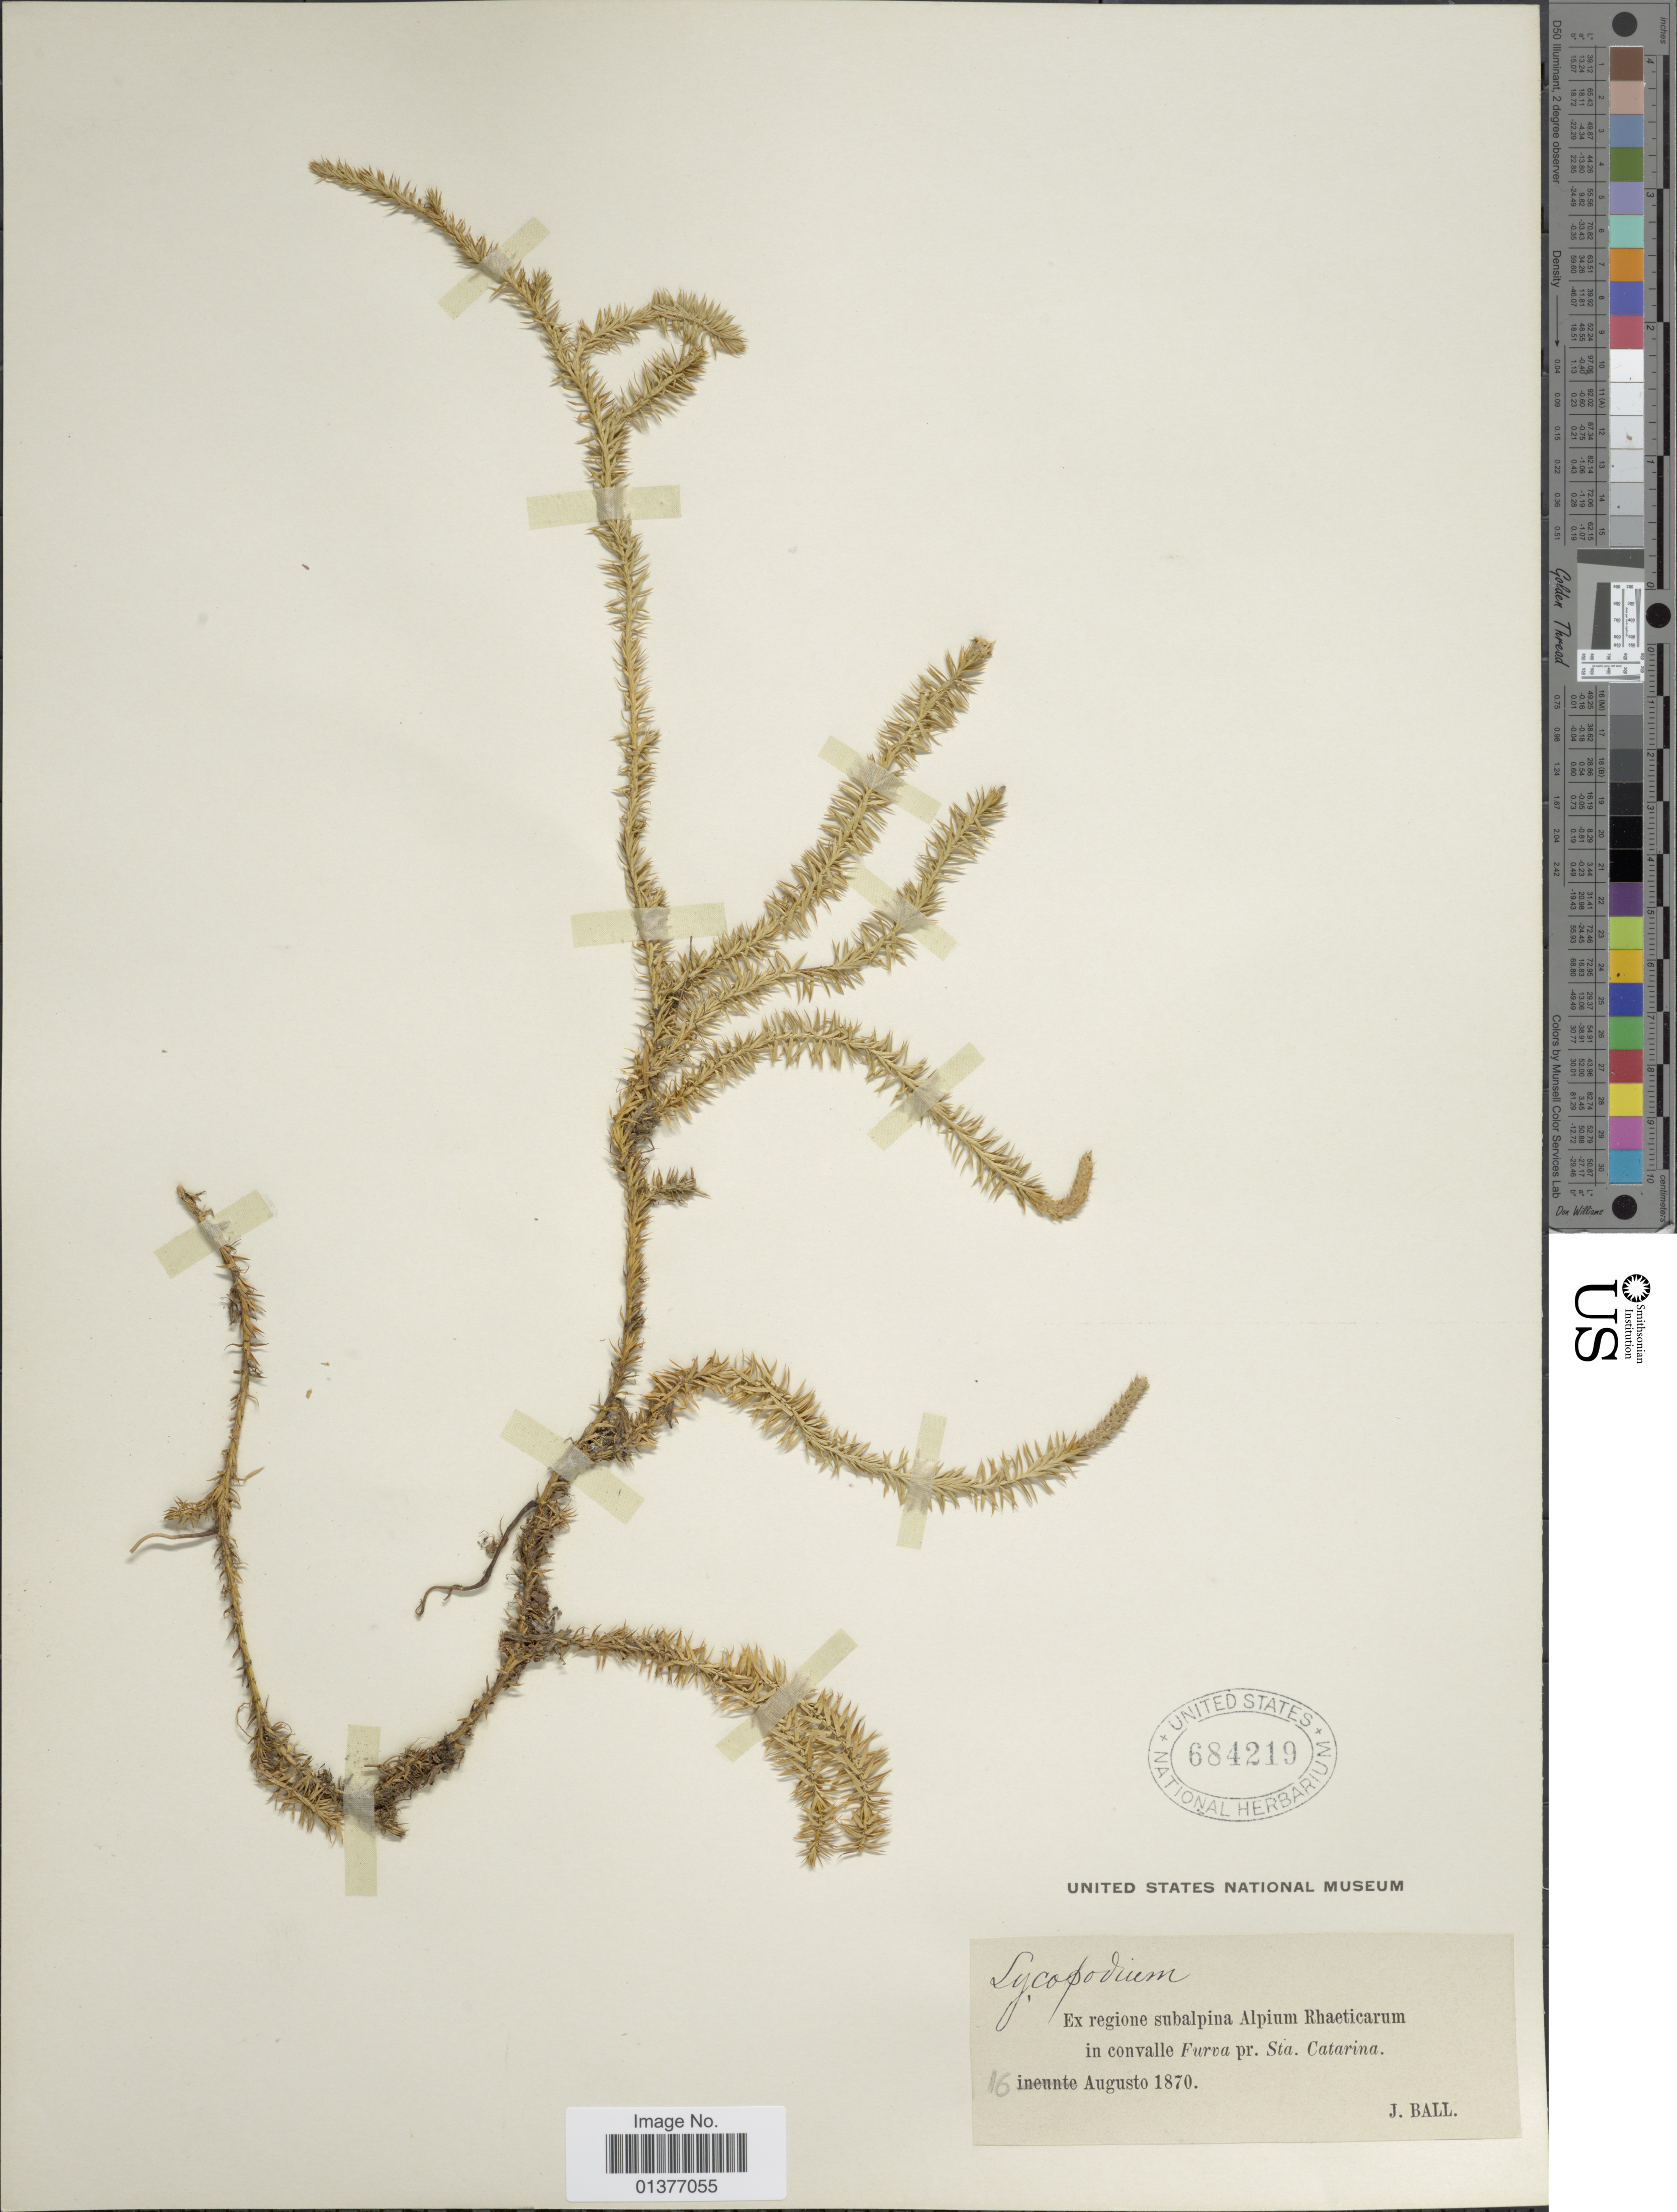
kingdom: Plantae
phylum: Tracheophyta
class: Lycopodiopsida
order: Lycopodiales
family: Lycopodiaceae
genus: Spinulum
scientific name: Spinulum annotinum subsp. annotinum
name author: (L.) A. Haines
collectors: J. Ball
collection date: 1870-08-16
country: Italy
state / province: Lombardy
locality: Regione subalpina Alpium Rhaeticarum in convalle Furva pr. Sta Catarina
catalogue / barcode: US 684219